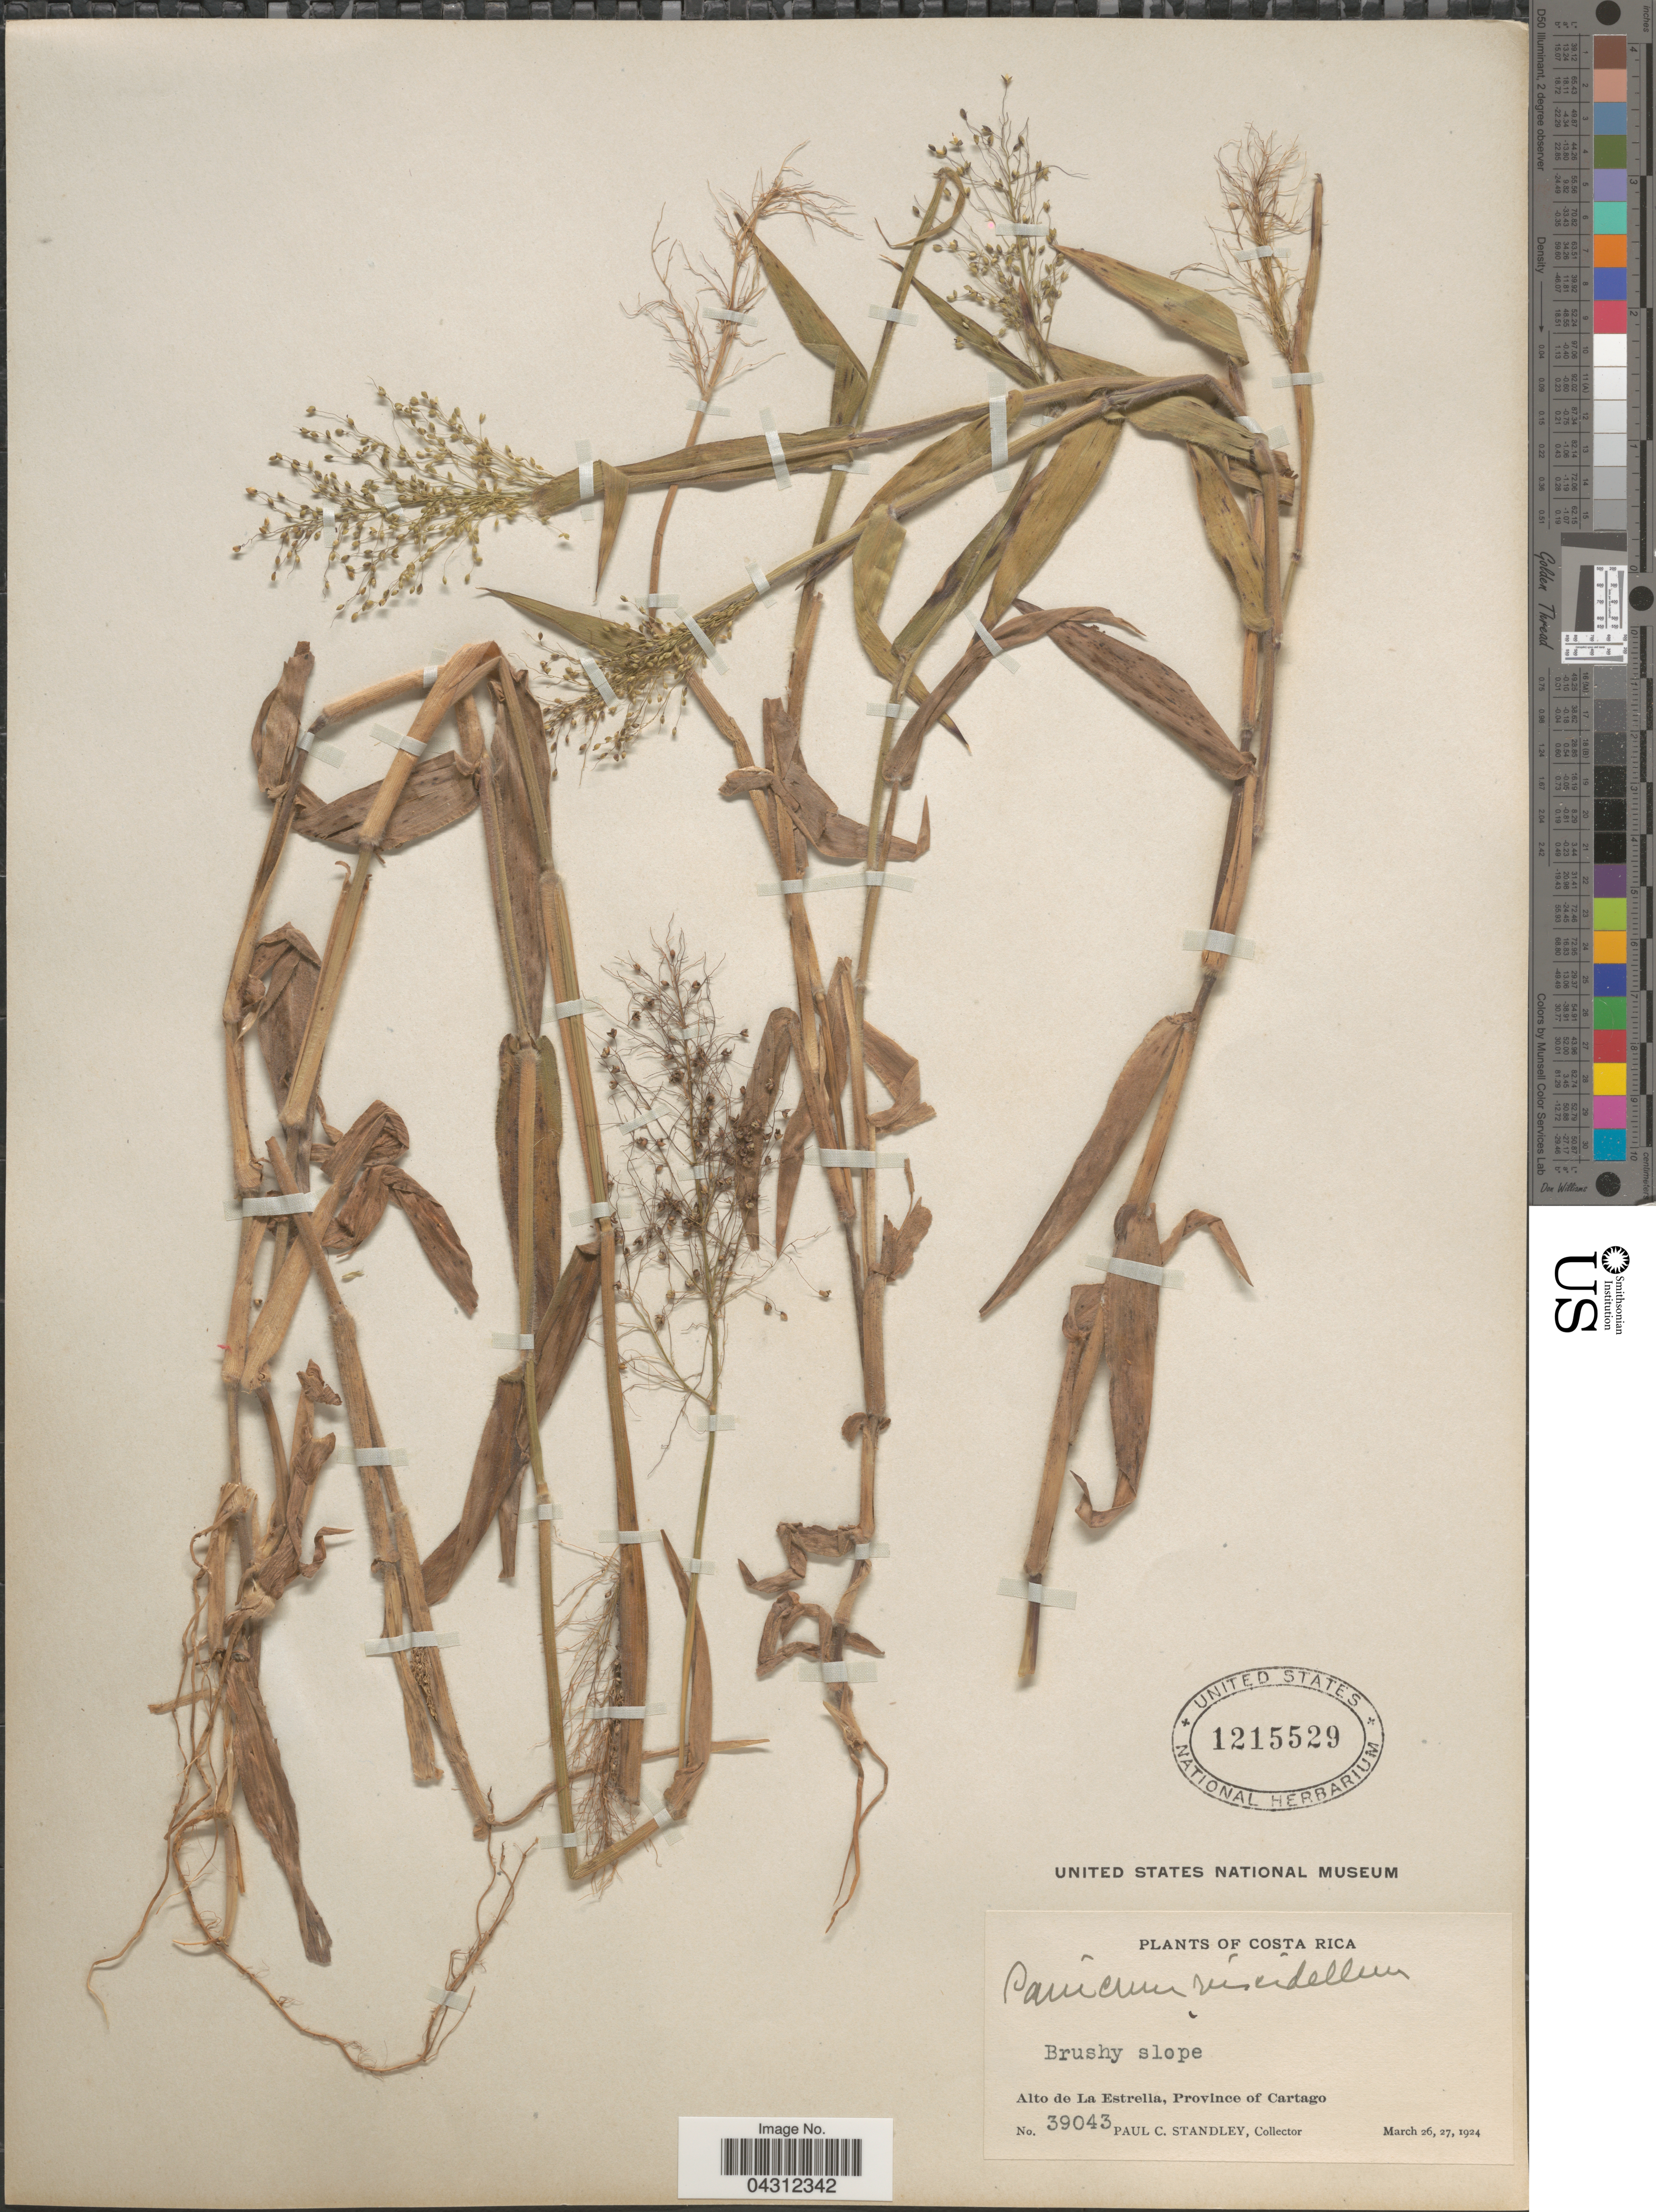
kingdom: Plantae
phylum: Tracheophyta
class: Liliopsida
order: Poales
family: Poaceae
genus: Dichanthelium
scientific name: Dichanthelium viscidellum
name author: (Scribn.) Gould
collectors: P. C. Standley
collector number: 39043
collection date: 1924-03-26/1924-03-27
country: Costa Rica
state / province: Cartago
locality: Brushy slope. Alto de La Estrella.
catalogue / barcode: US 1215529